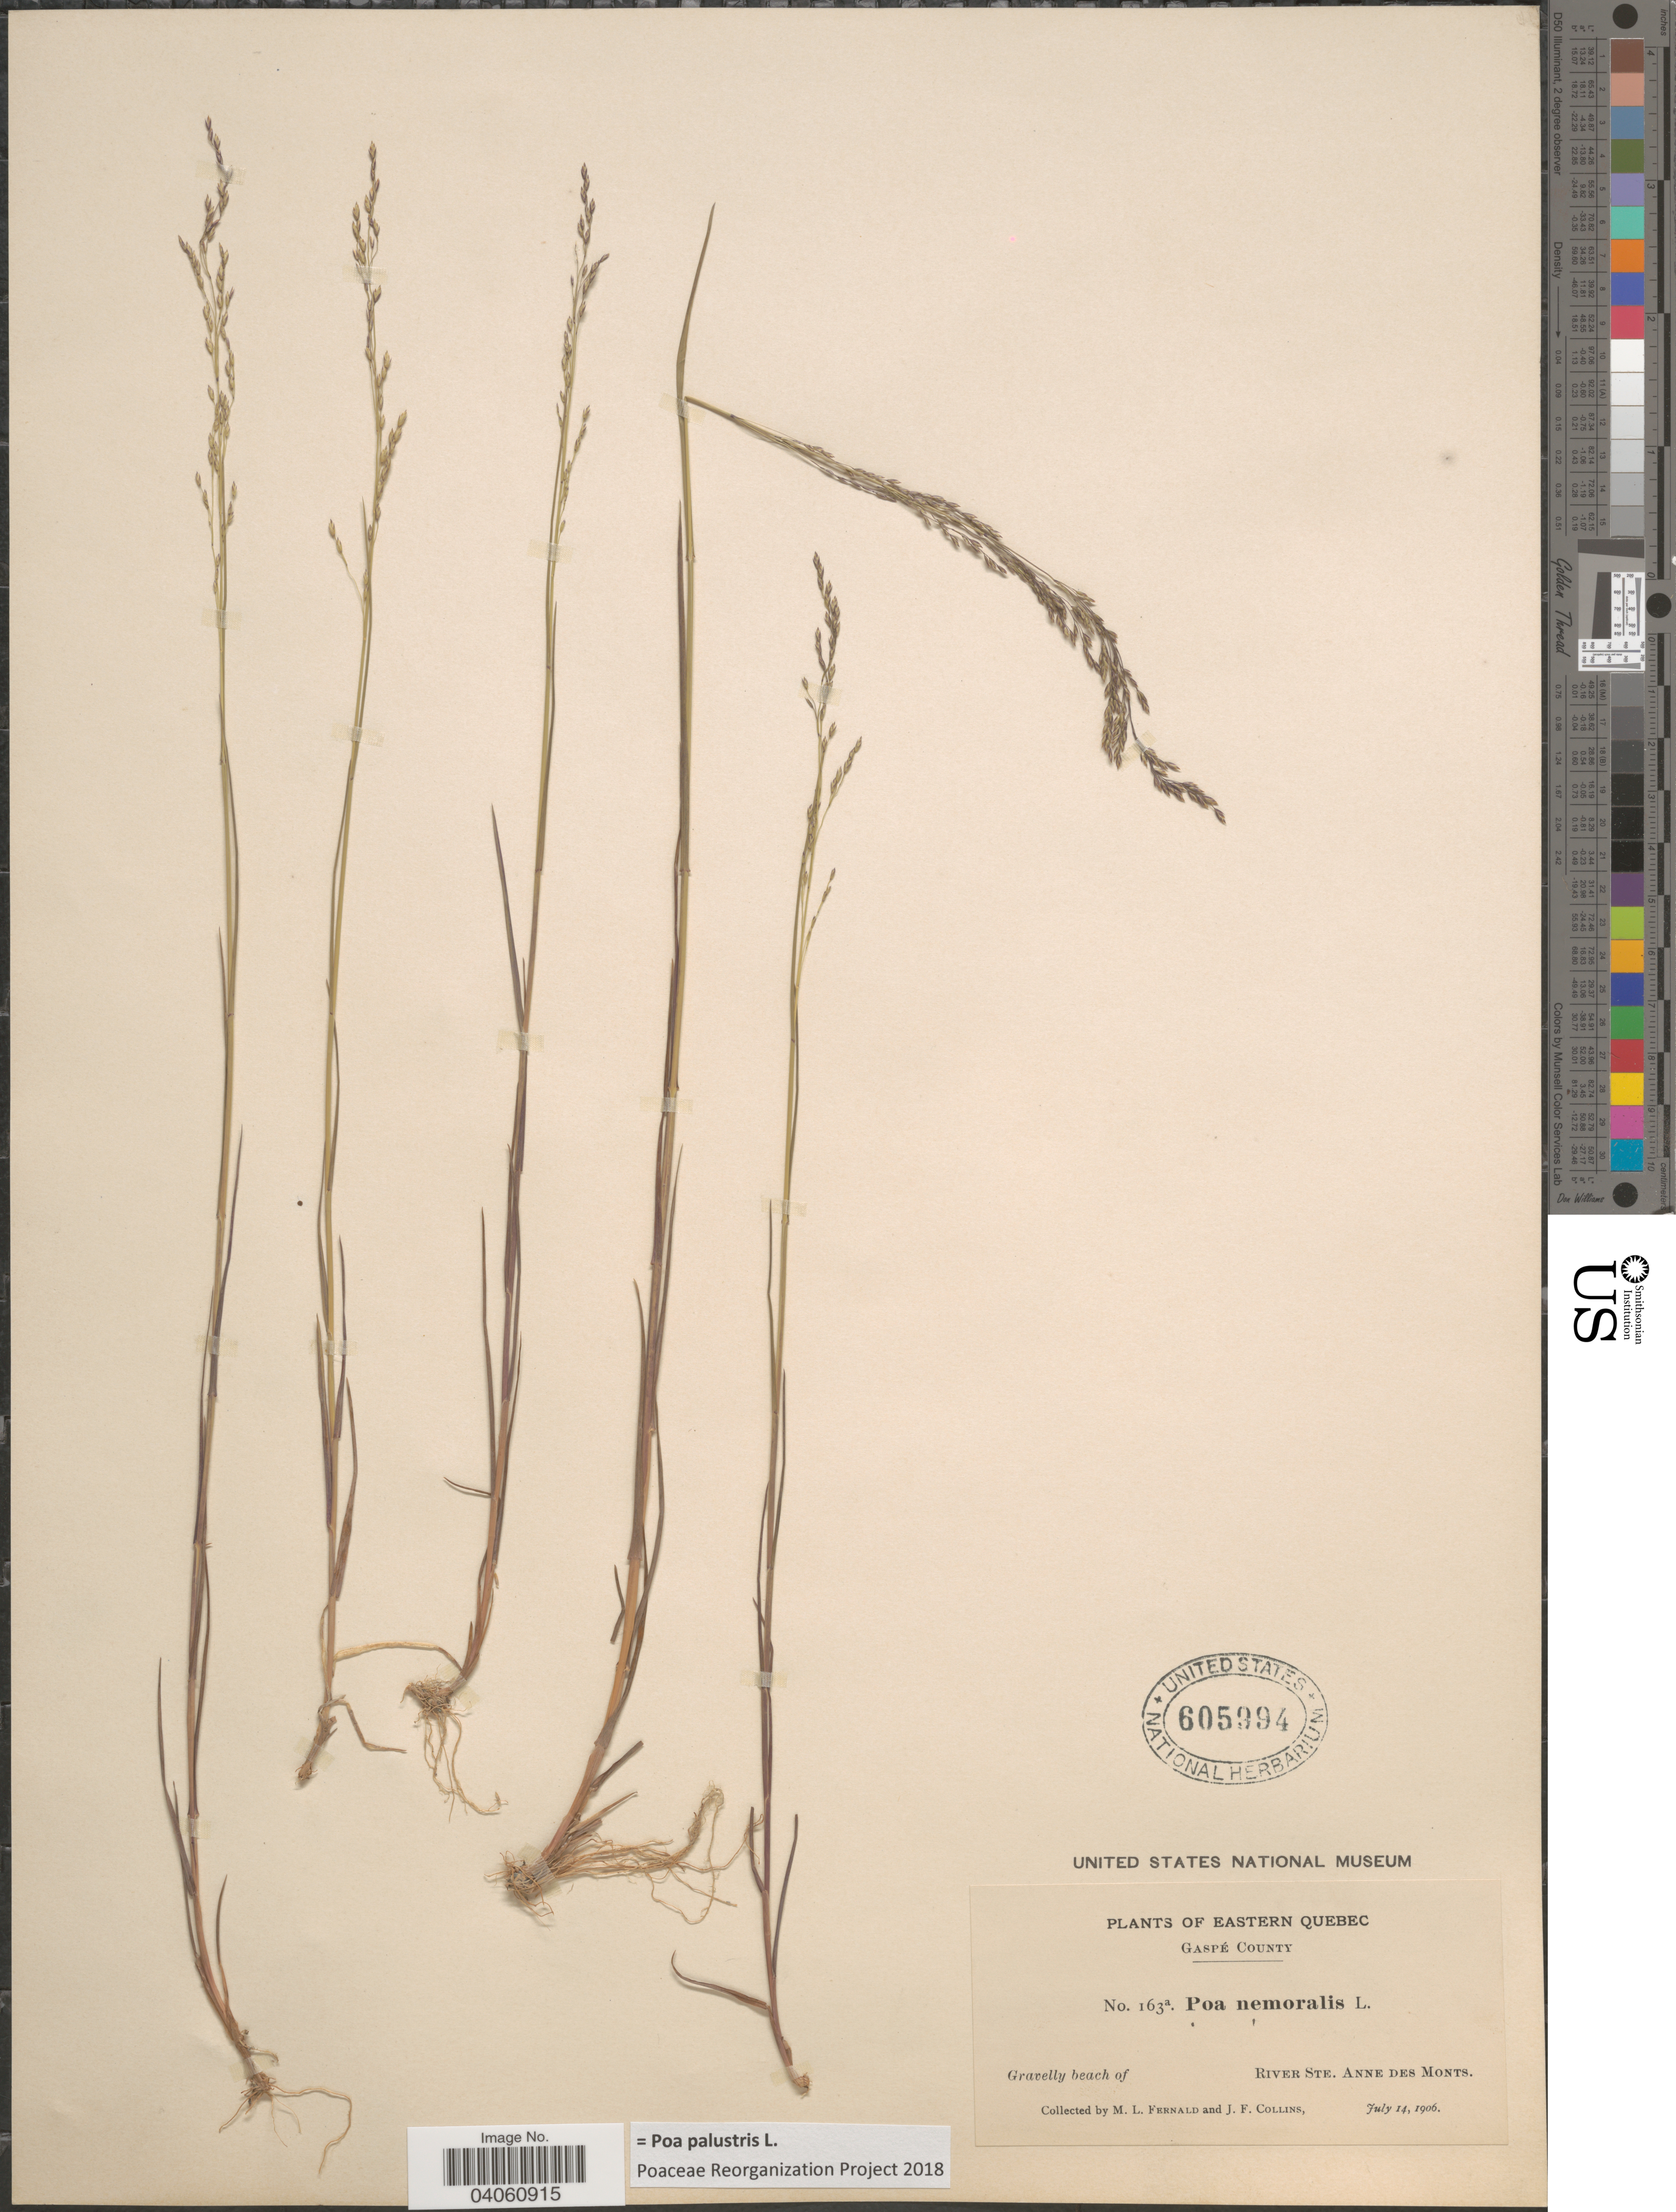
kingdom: Plantae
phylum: Tracheophyta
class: Liliopsida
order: Poales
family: Poaceae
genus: Poa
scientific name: Poa palustris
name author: L.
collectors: M. L. Fernald & J. Collins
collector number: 163a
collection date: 1906-07-14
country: Canada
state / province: Quebec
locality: Eastern Quebec. Gaspé County. River Ste. Anne des Monts.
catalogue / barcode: US 605994